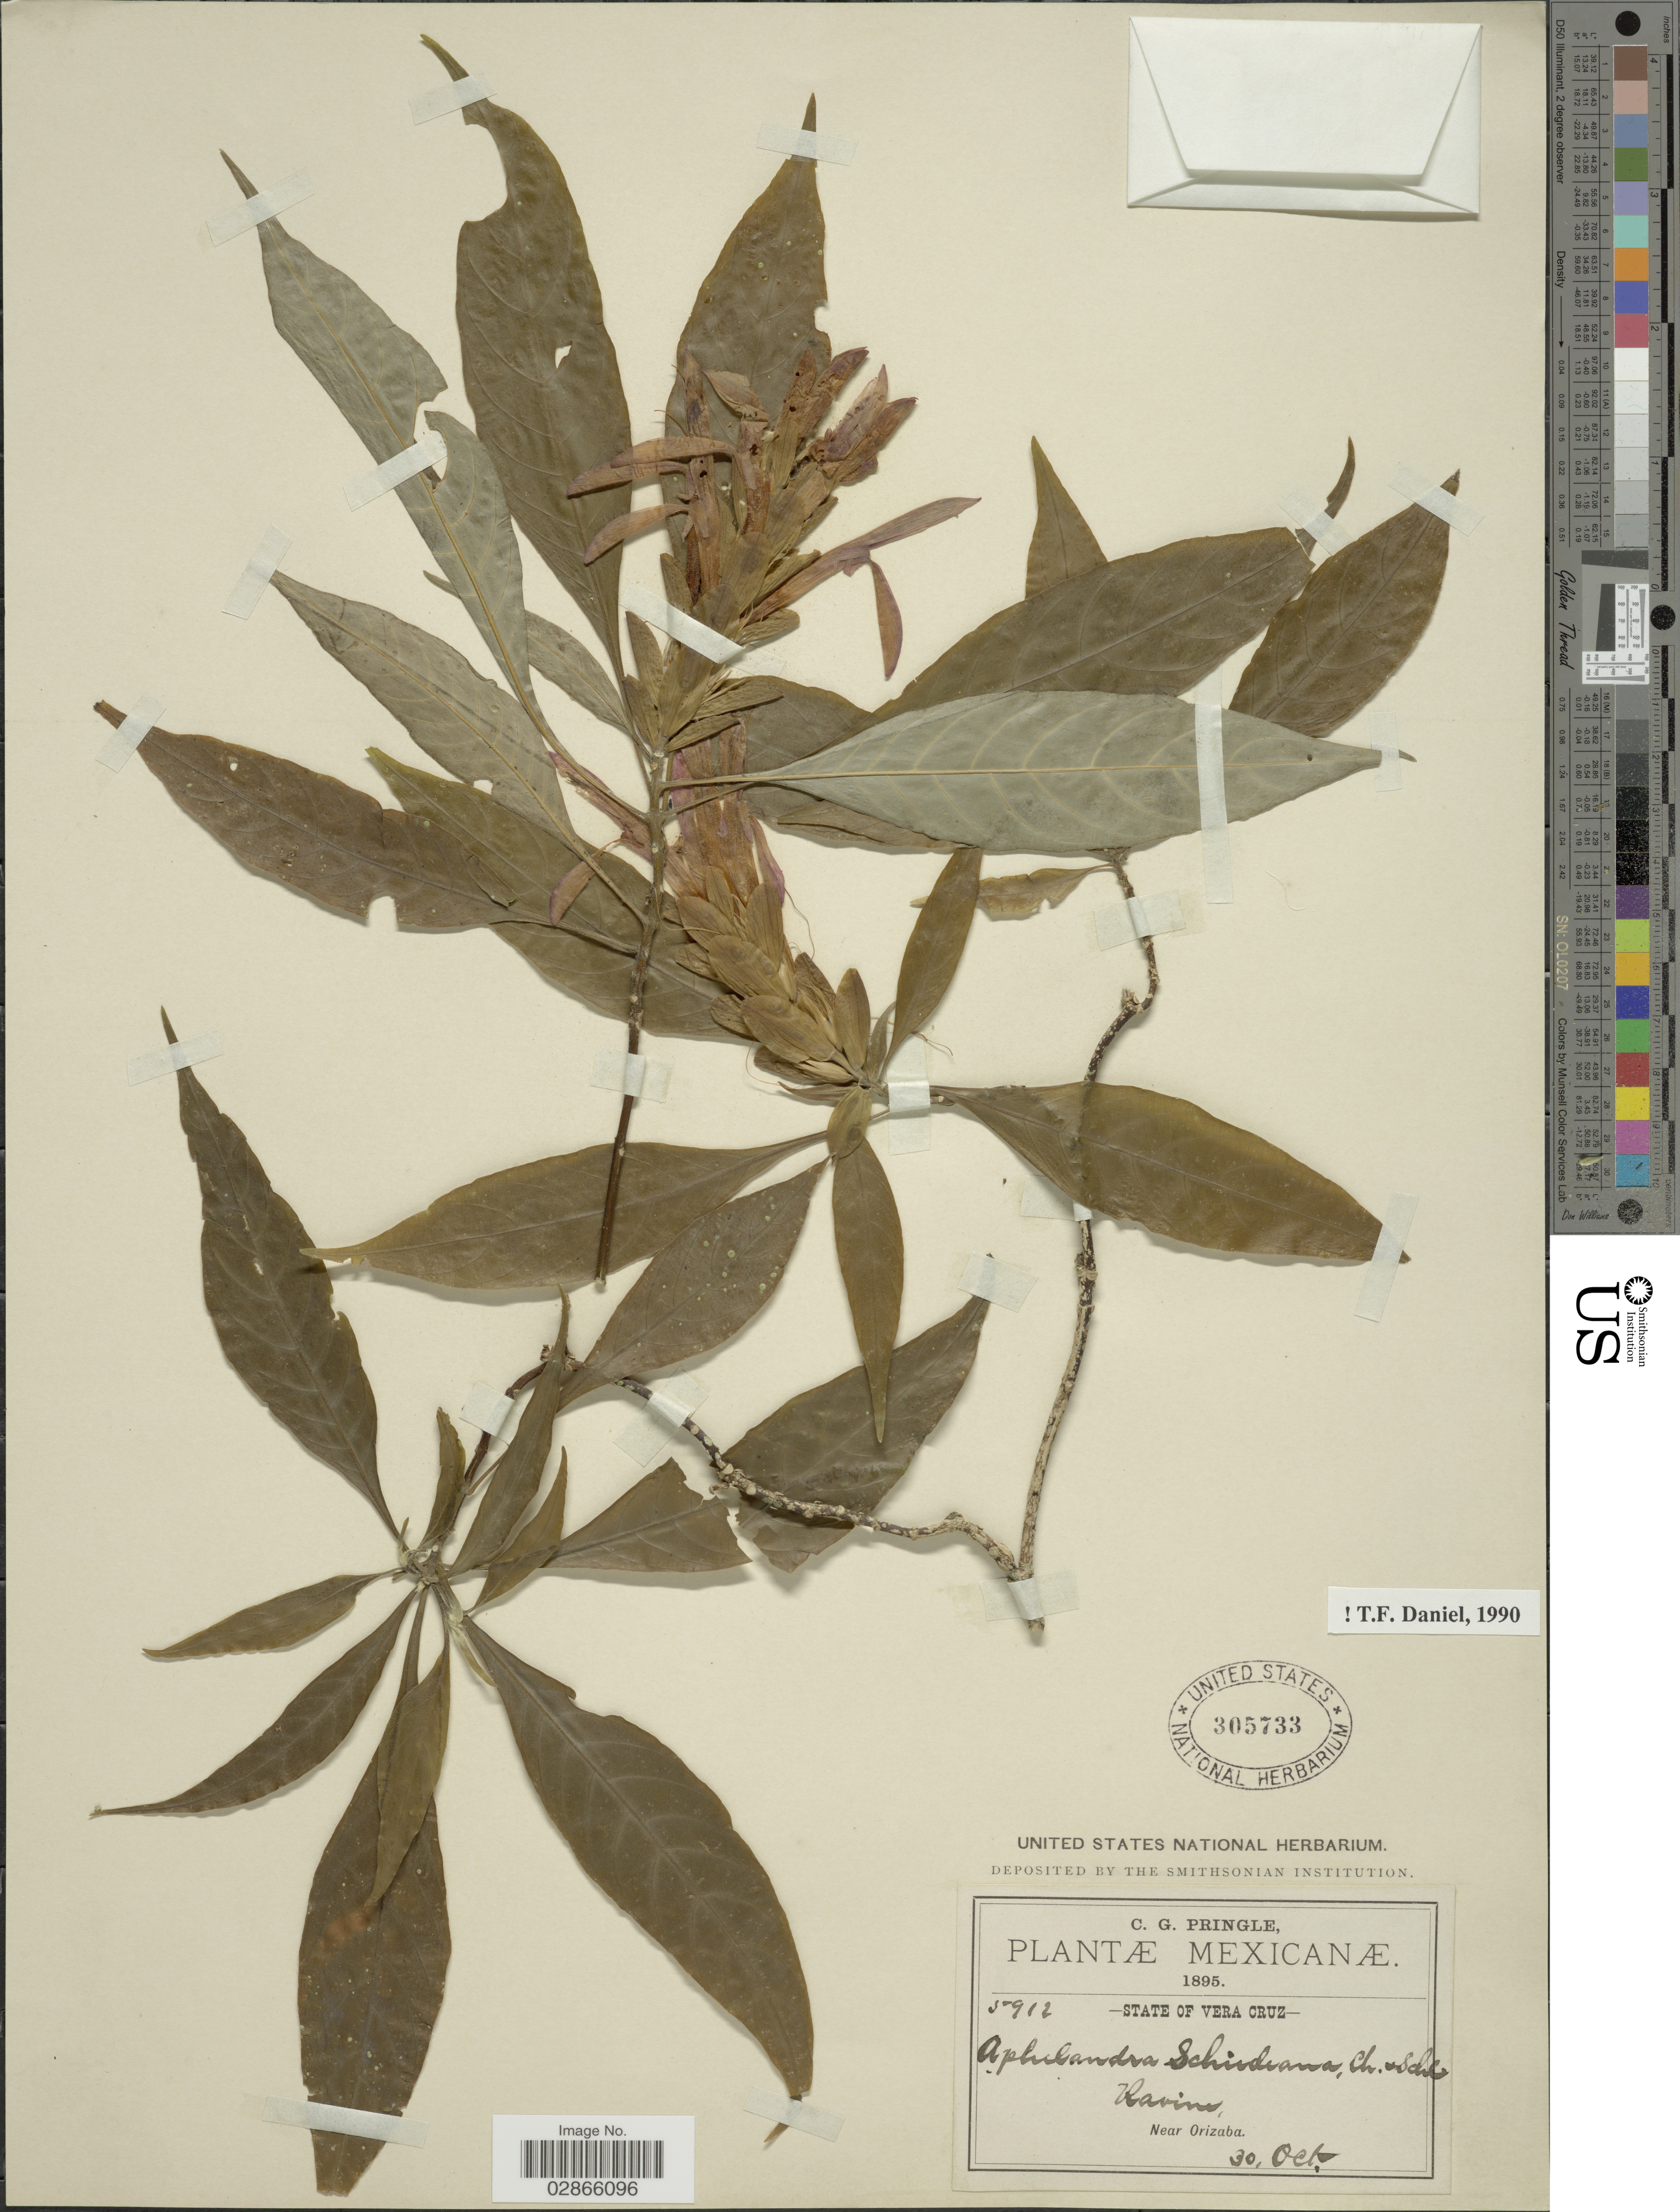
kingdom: Plantae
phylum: Tracheophyta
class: Magnoliopsida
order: Lamiales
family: Acanthaceae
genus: Aphelandra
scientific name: Aphelandra schiedeana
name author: Schltdl. & Cham.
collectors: C. G. Pringle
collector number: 5912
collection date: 1895-10-30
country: Mexico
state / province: Veracruz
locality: State of Vera Cruz. Near Orizaba.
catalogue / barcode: US 305733